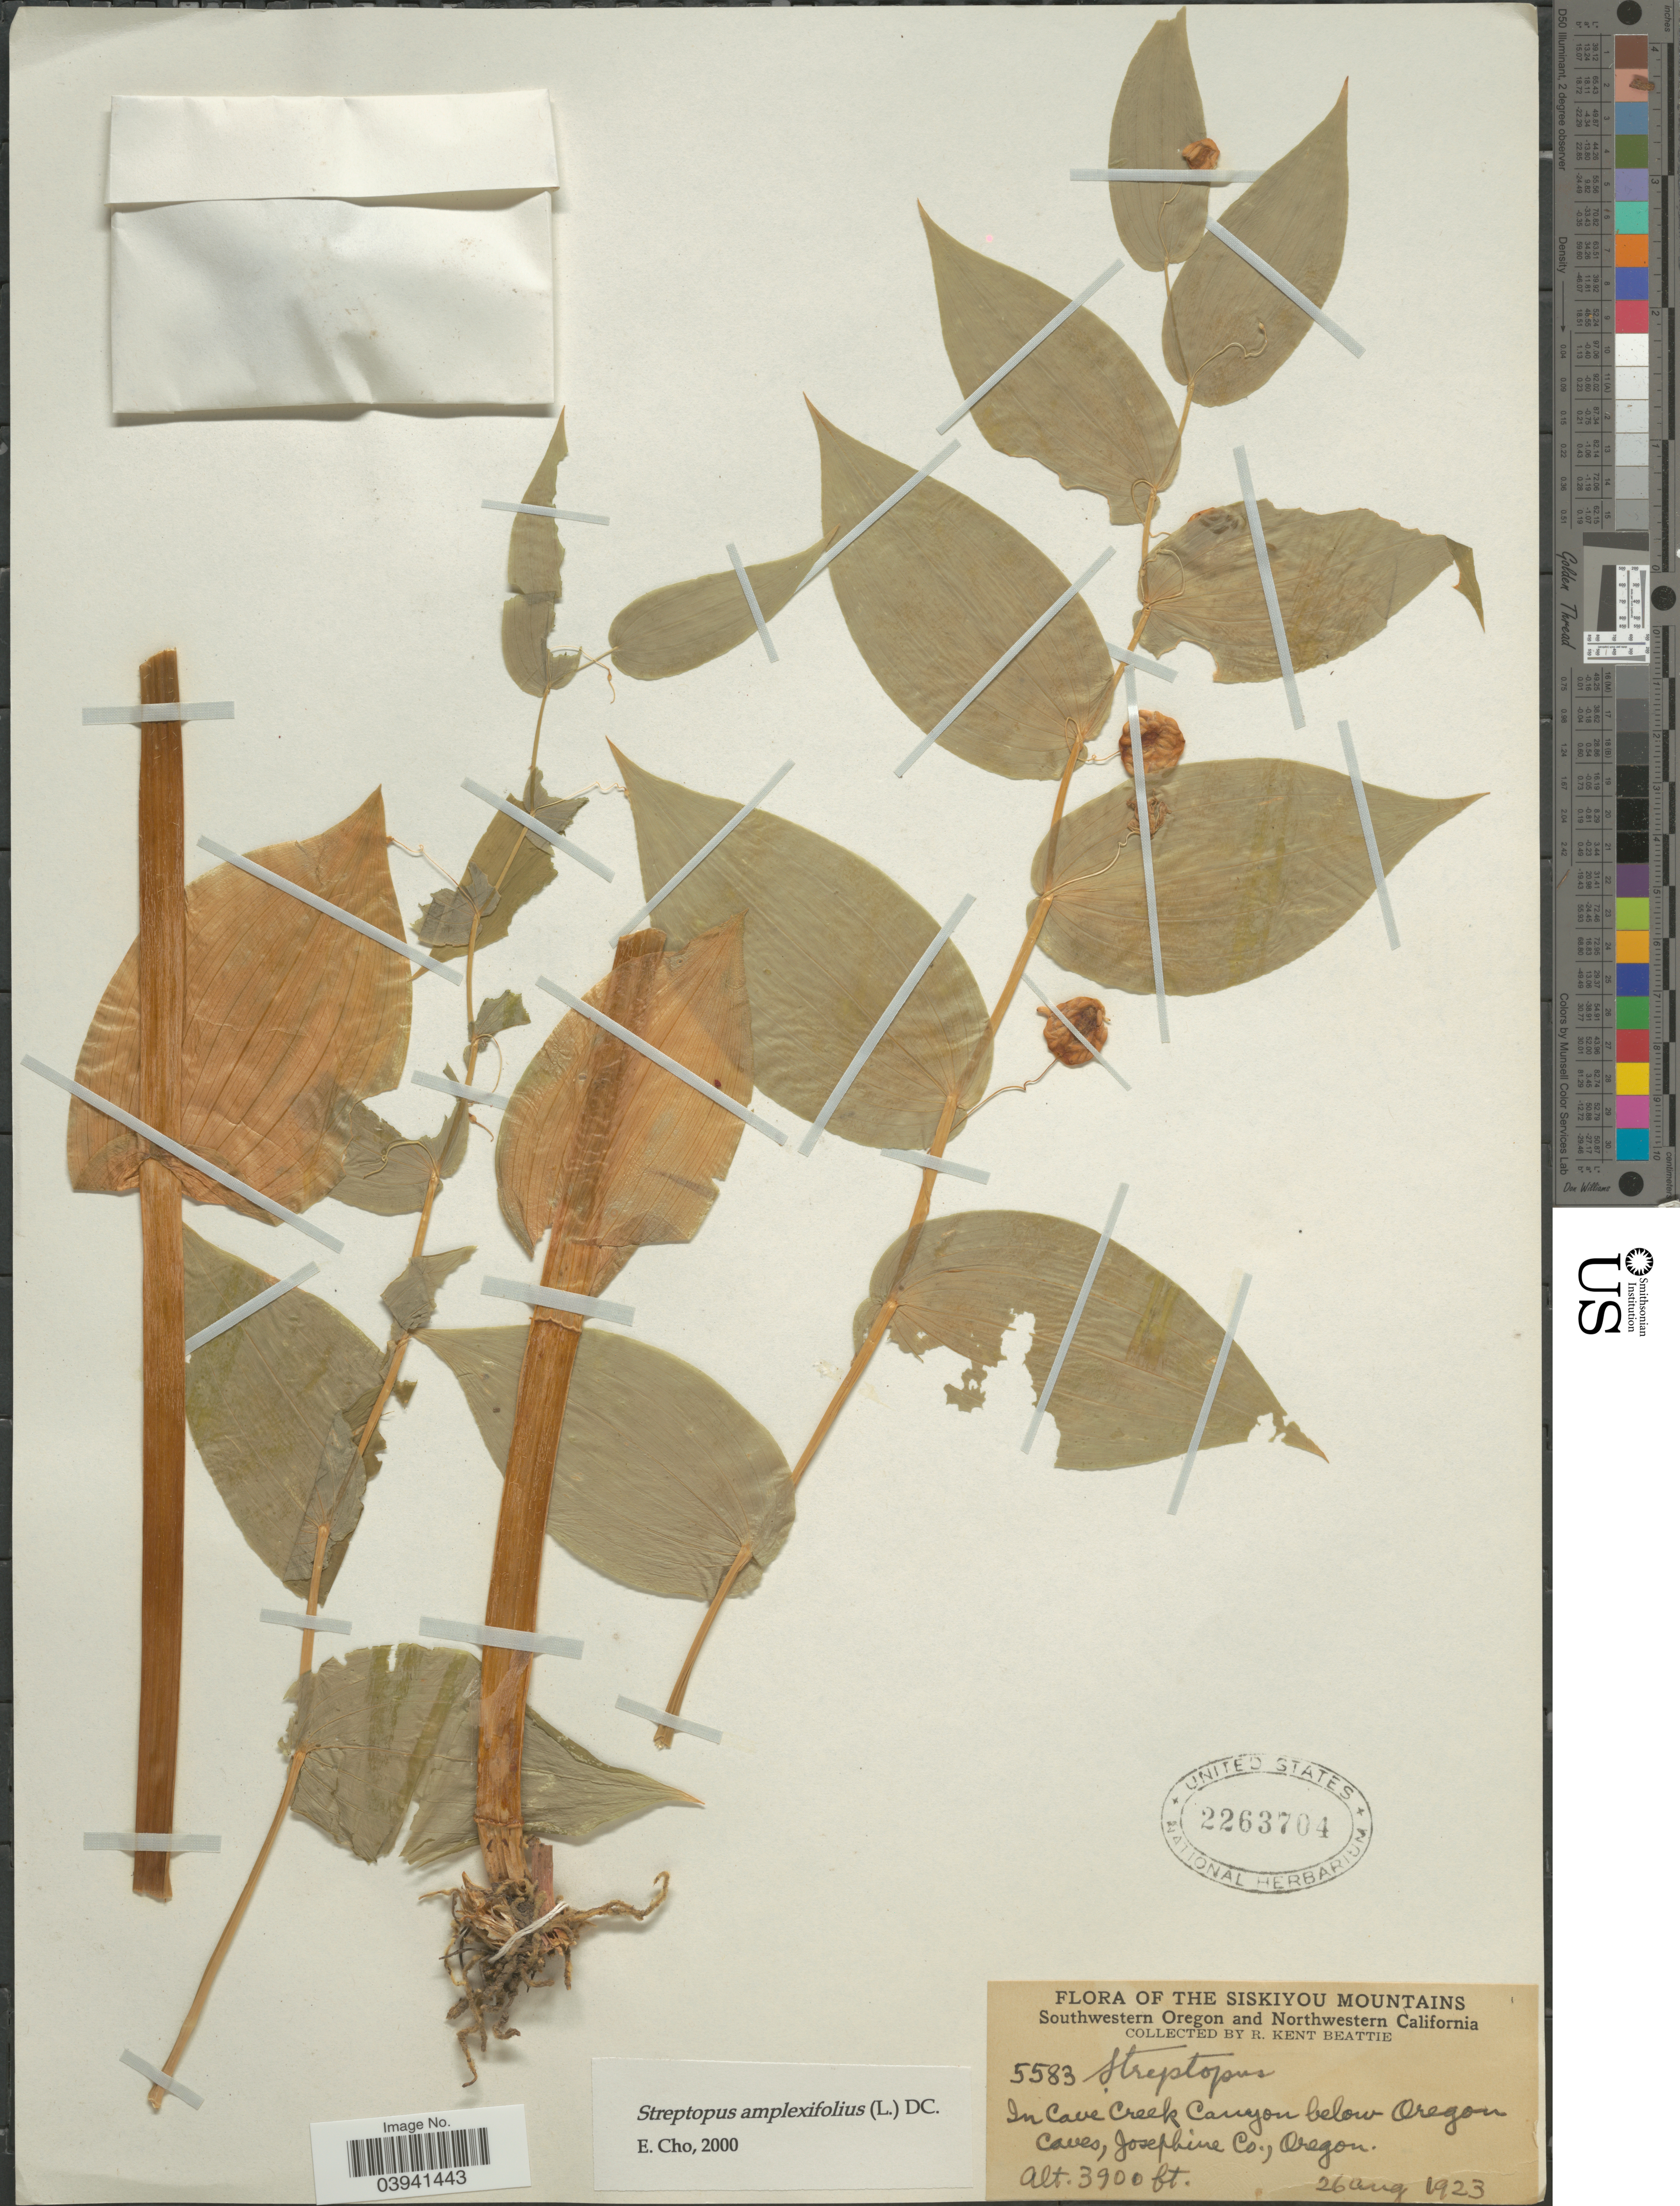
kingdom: Plantae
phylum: Tracheophyta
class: Liliopsida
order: Liliales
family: Liliaceae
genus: Streptopus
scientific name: Streptopus amplexifolius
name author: (L.) DC.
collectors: R. K. Beattie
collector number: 5583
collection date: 1923-08-26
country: United States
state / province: Oregon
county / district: Josephine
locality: The Siskiyou Mountains, Southwestern Oregon. In Cave Creek below the Oregon Caves, Josephine Co.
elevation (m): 1189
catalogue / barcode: US 2263704